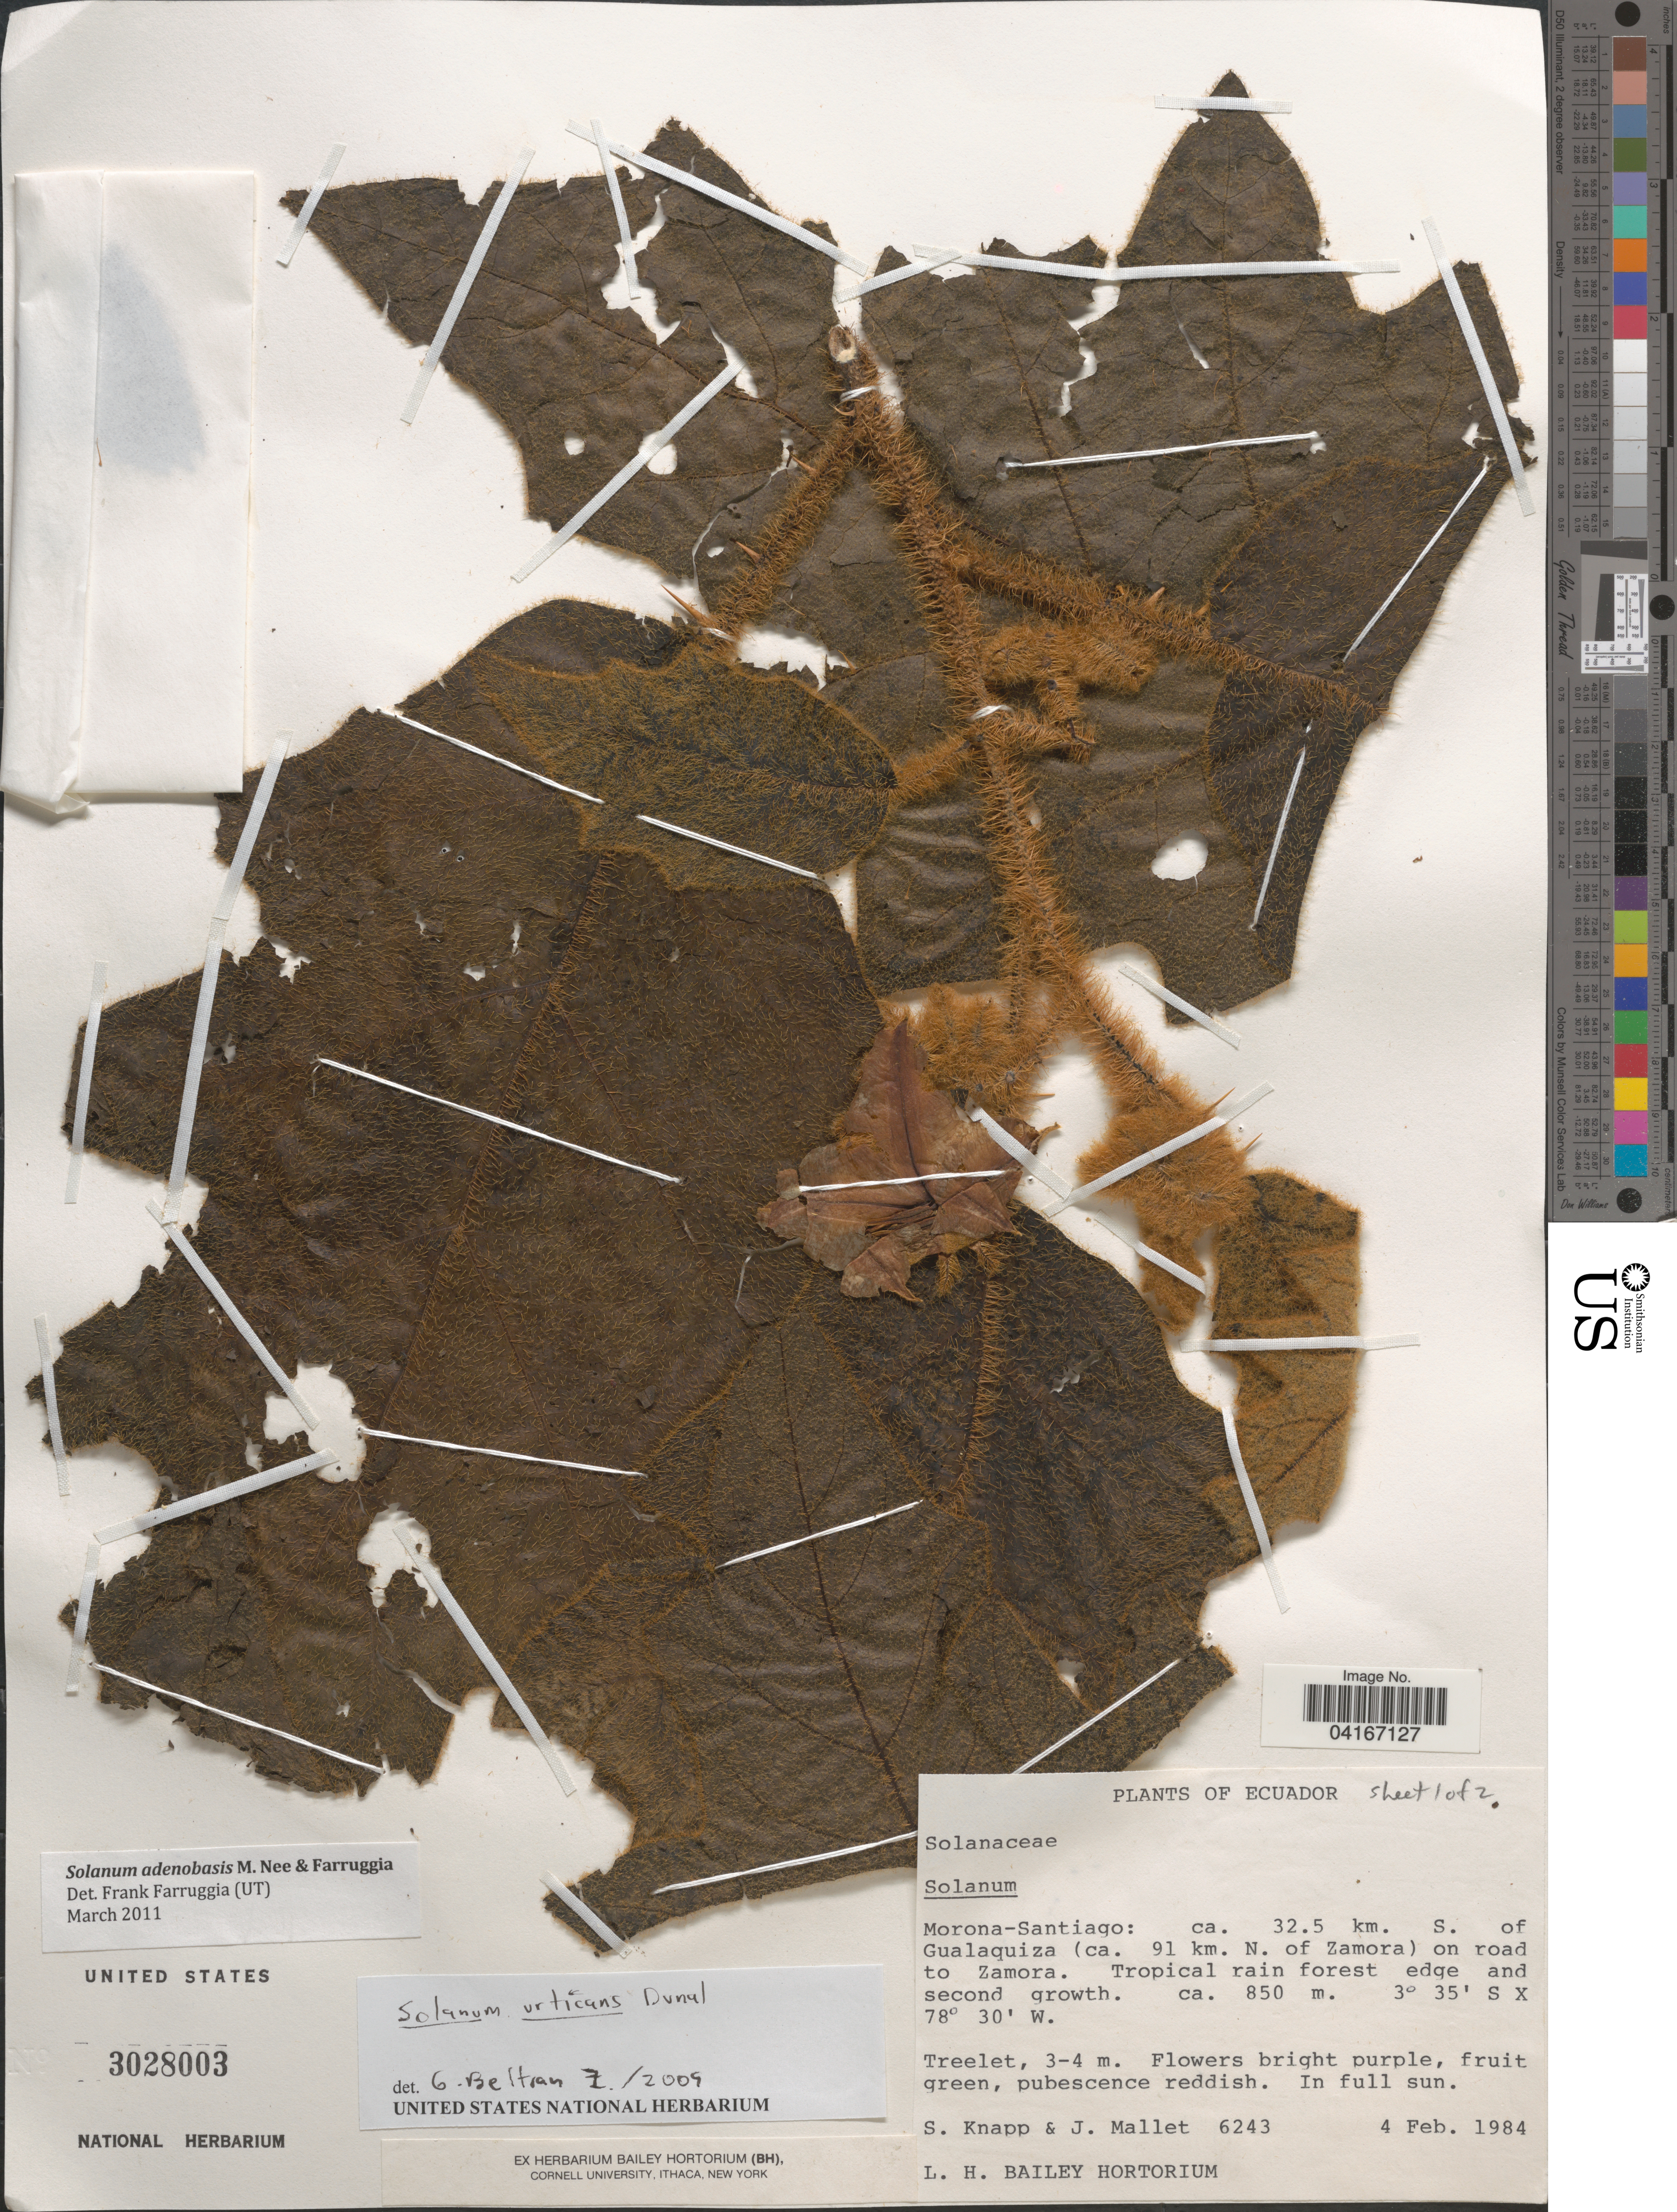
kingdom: Plantae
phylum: Tracheophyta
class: Magnoliopsida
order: Solanales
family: Solanaceae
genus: Solanum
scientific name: Solanum adenobasis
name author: M. Nee & Farruggia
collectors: S. Knapp & J. Mallet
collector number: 6243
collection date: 1984-02-04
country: Ecuador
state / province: Morona-Santiago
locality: Ca. 32.5 km. S. of Gualaquiza (ca. 91 km. N. of Zamora) on road to Zamora.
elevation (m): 850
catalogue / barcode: US 3028003